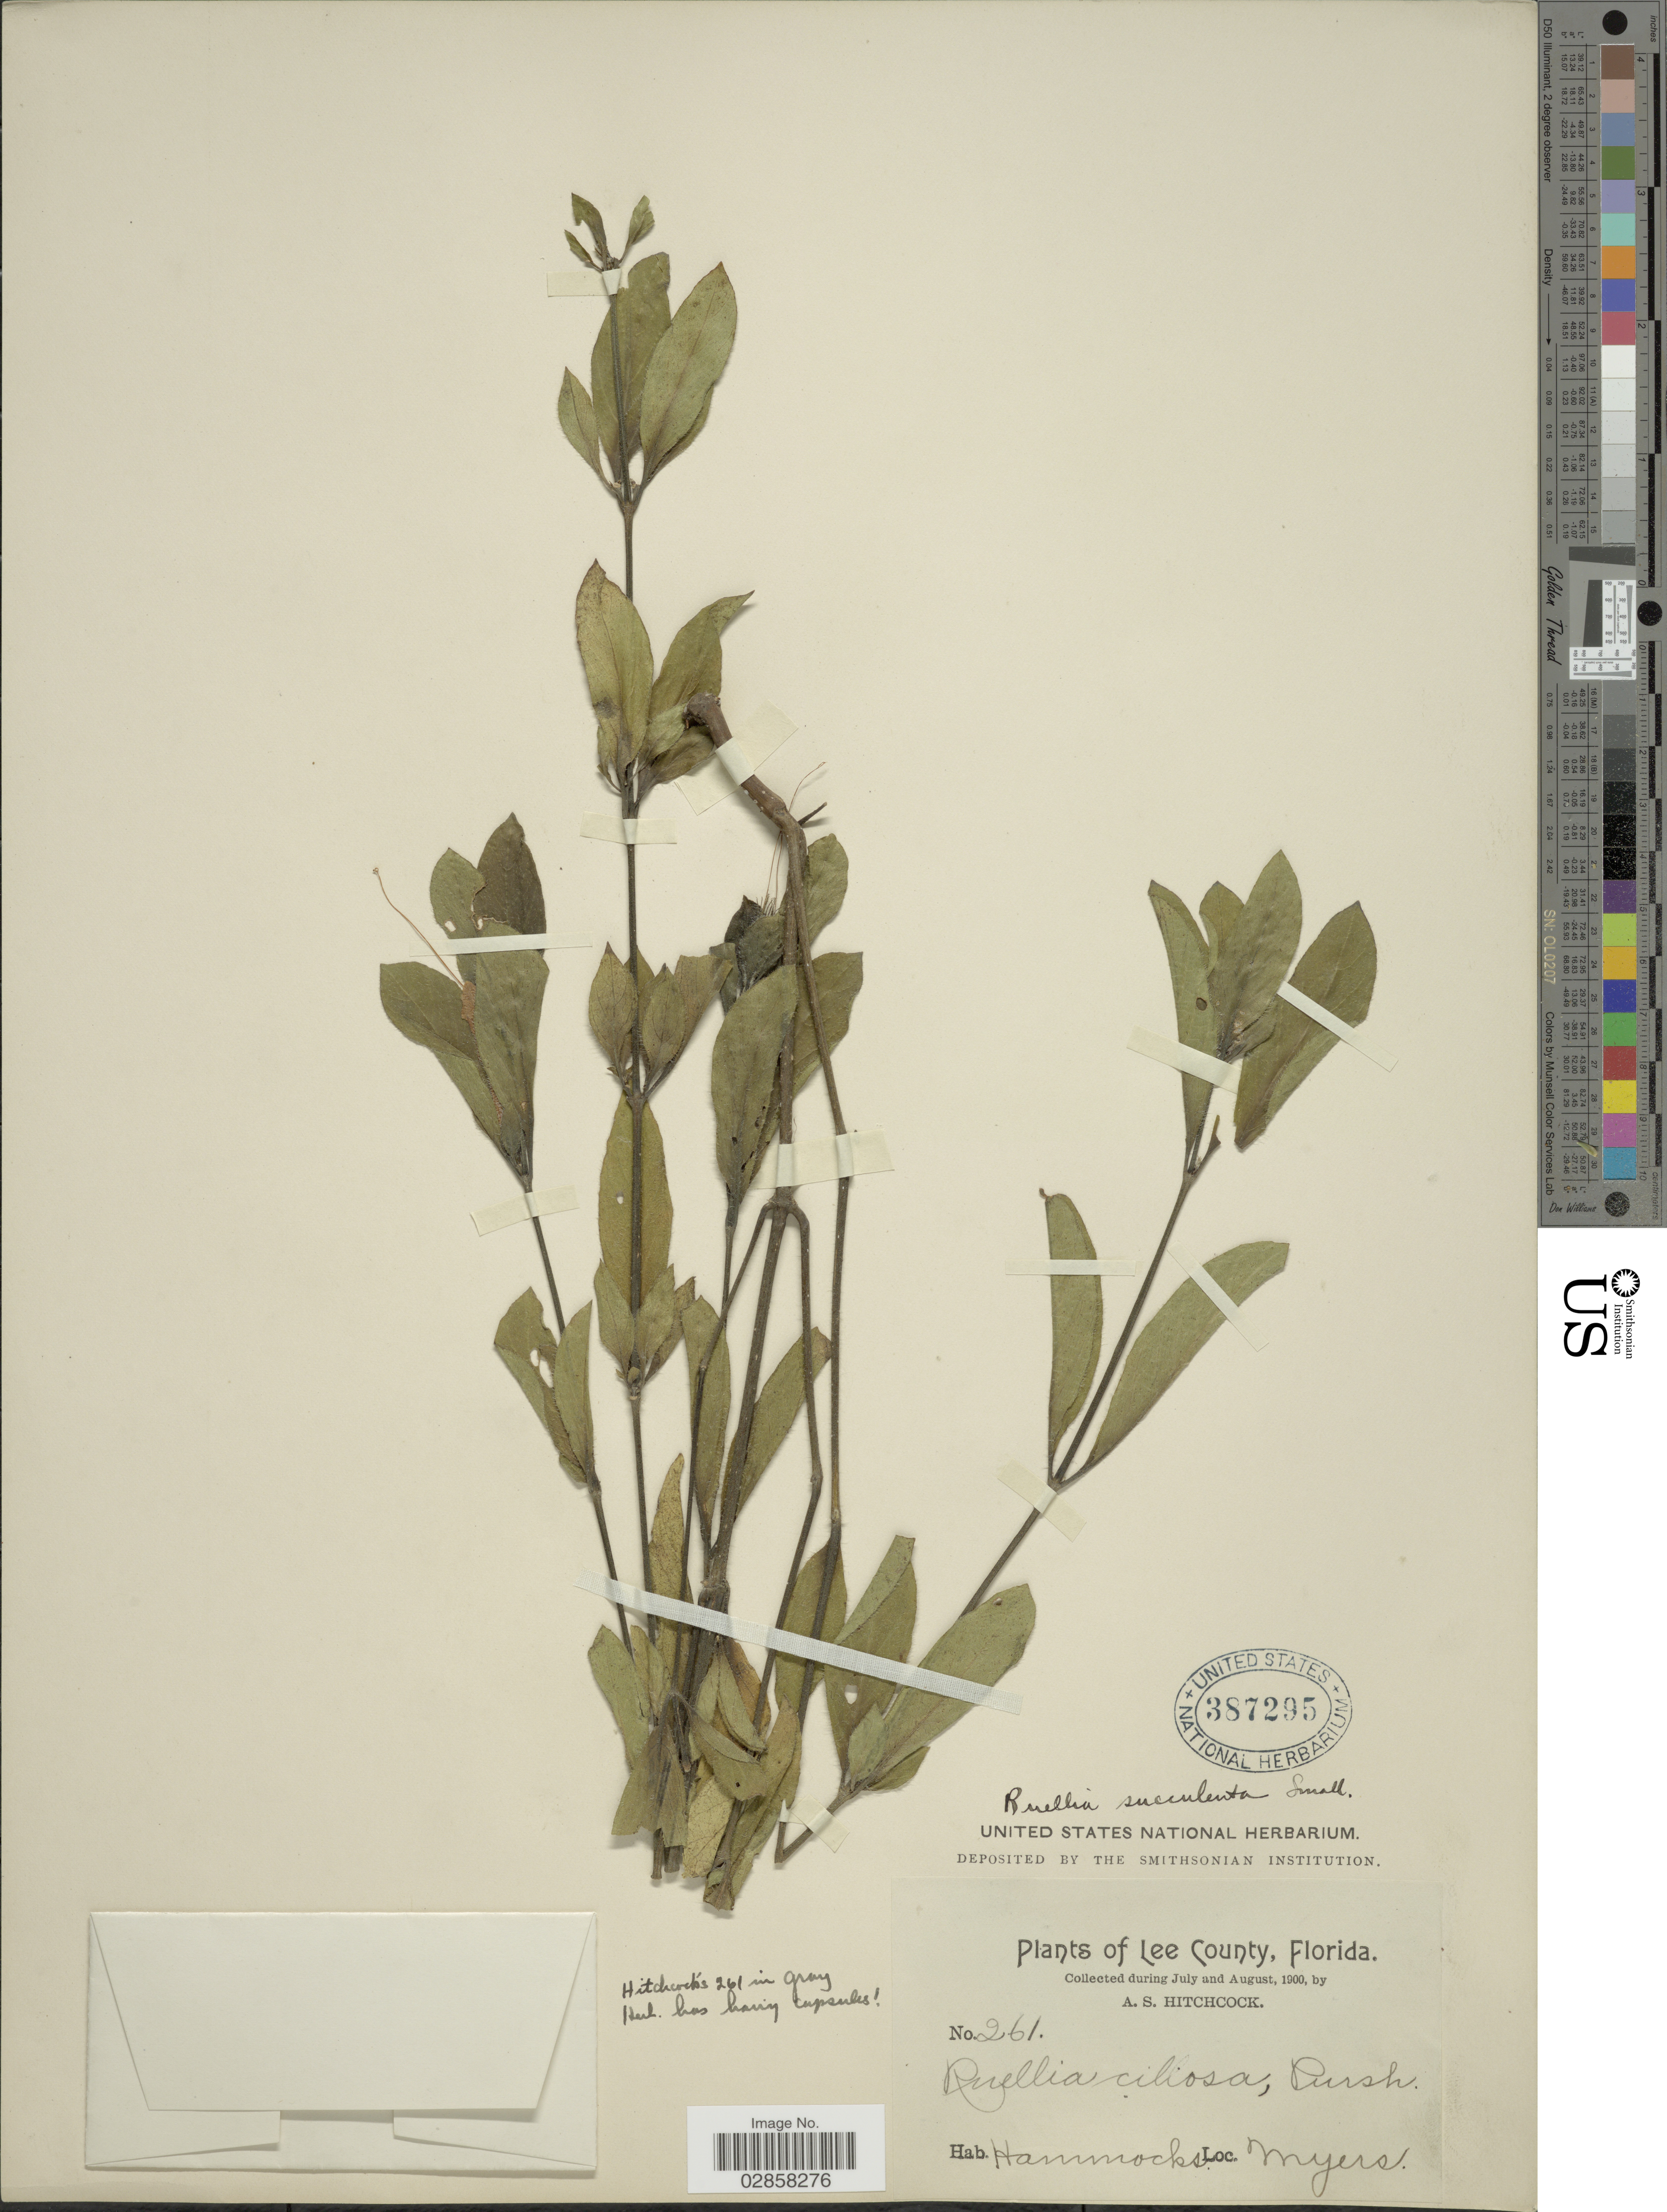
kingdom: Plantae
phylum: Tracheophyta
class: Magnoliopsida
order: Lamiales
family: Acanthaceae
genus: Ruellia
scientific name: Ruellia succulenta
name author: Small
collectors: A. S. Hitchcock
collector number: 261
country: United States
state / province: Florida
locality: Lee County. Hammocks. Myers.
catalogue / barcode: US 387295